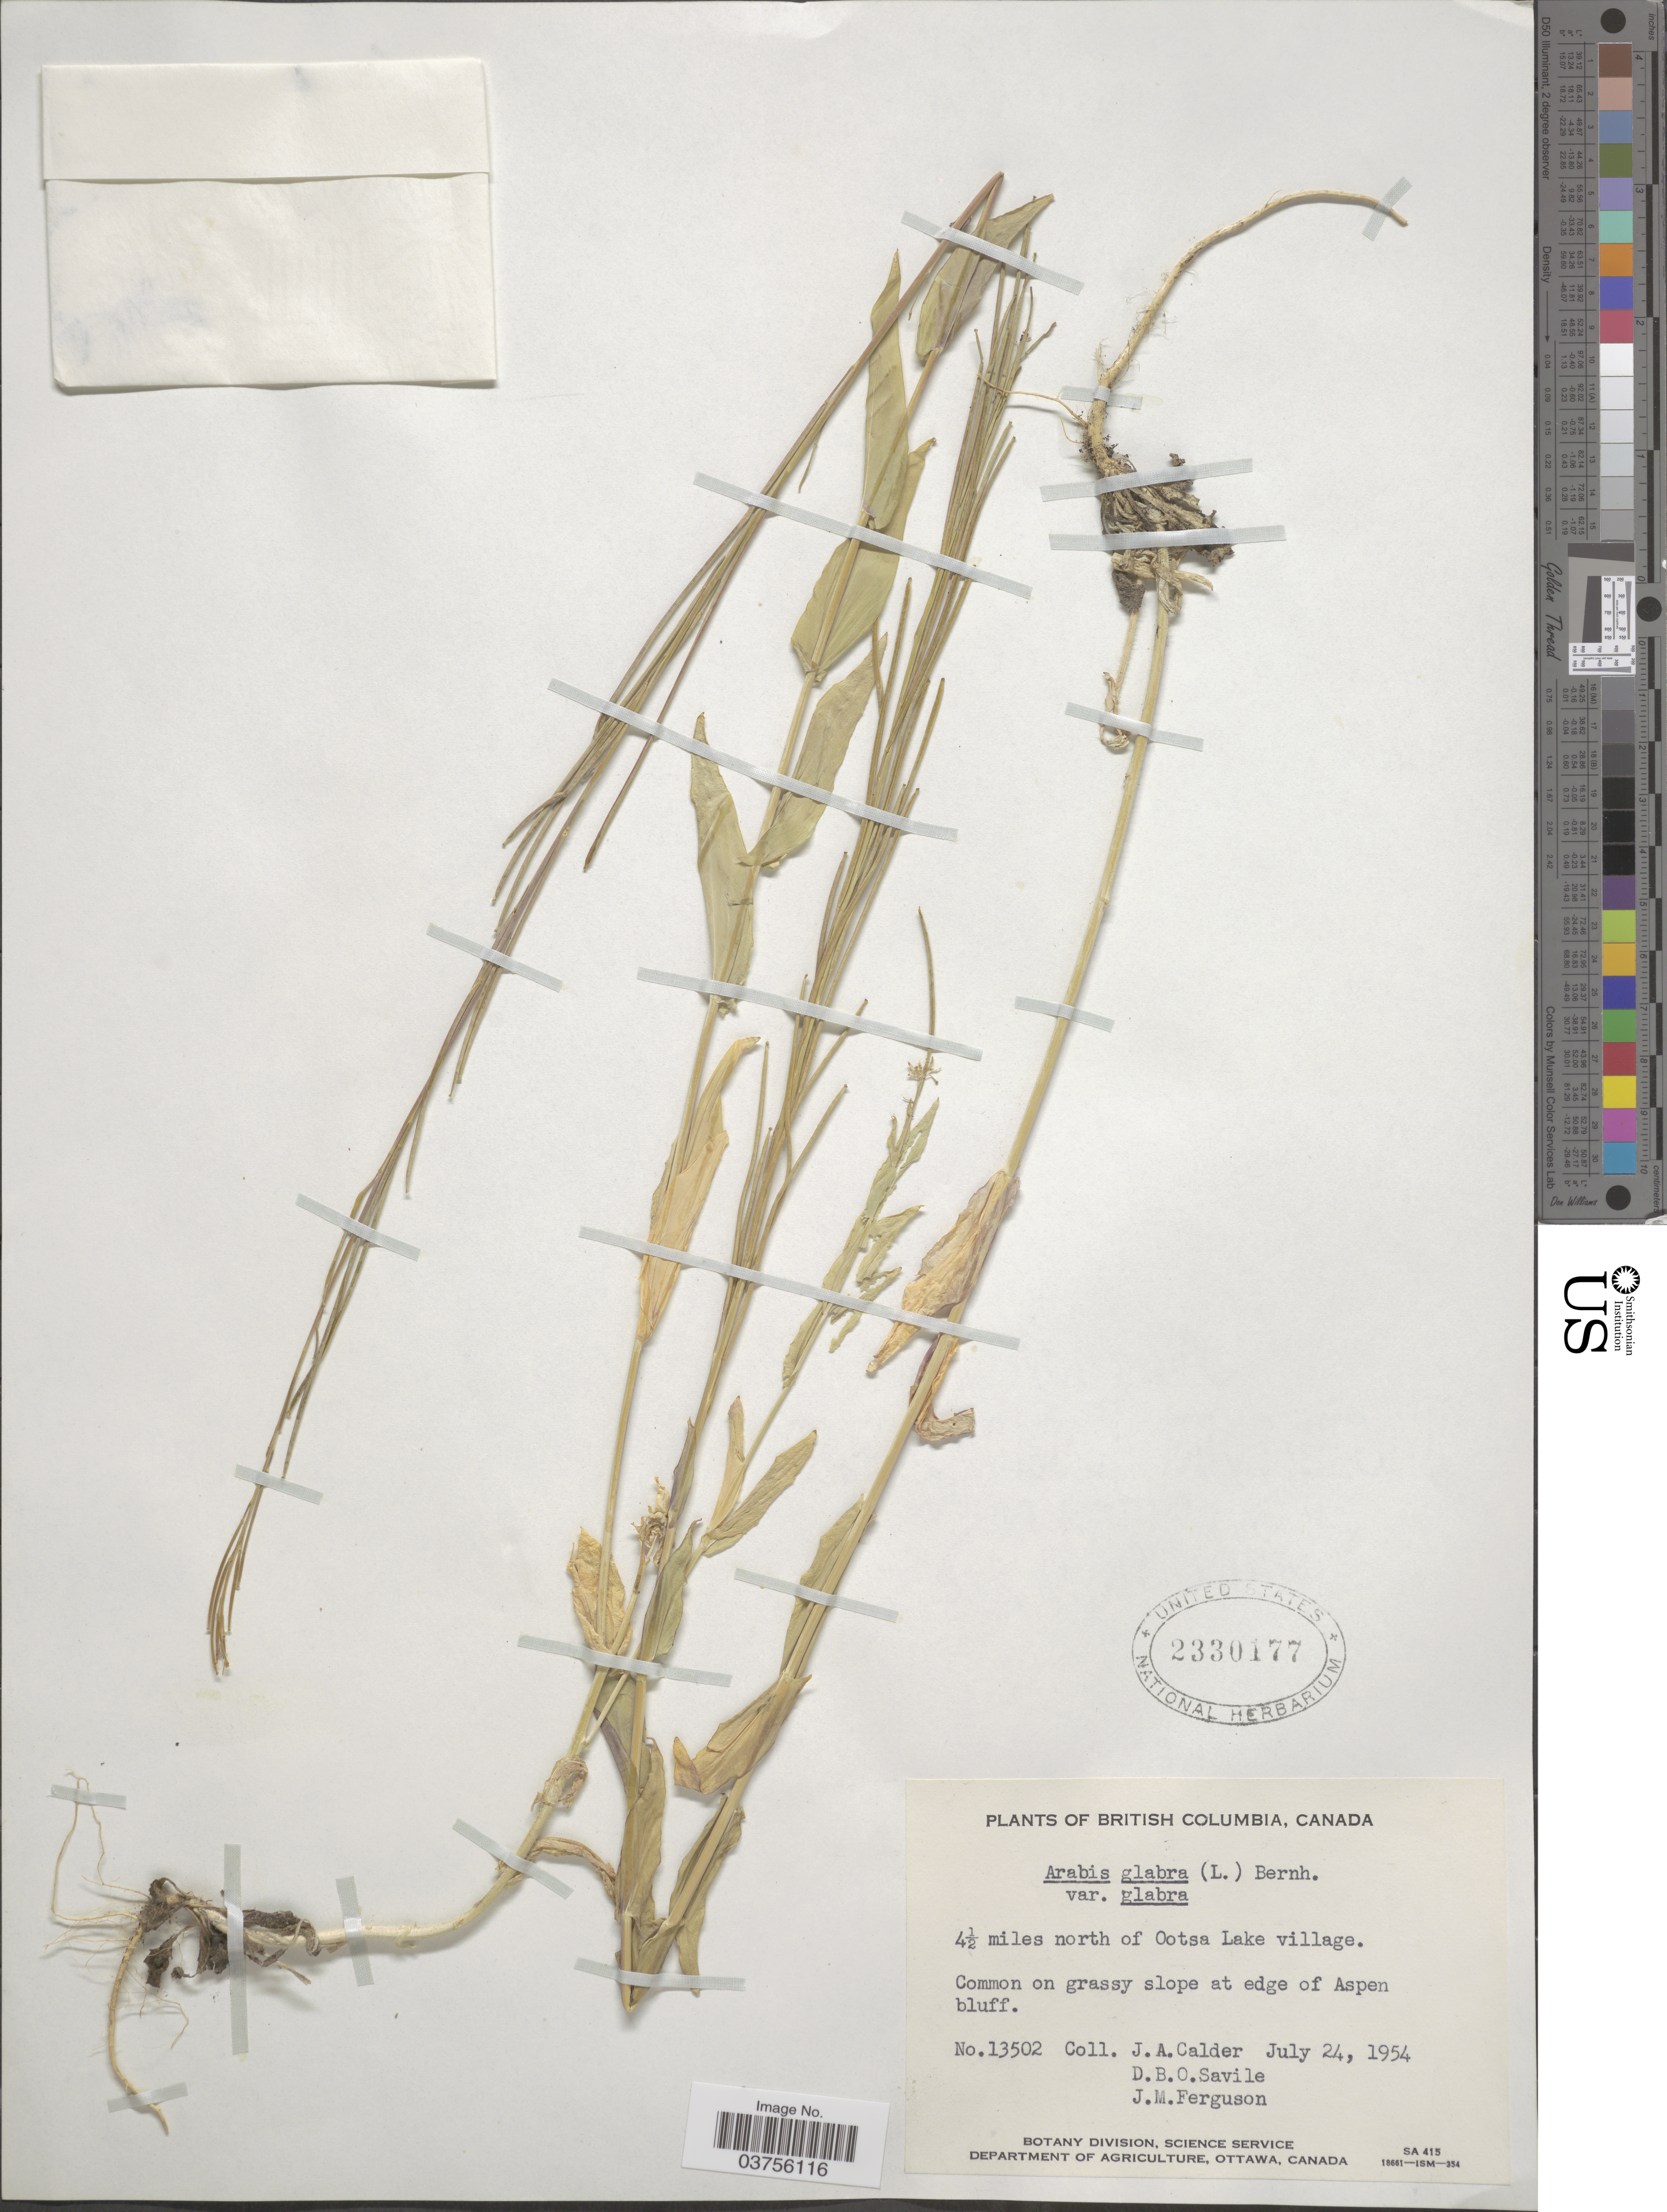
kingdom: Plantae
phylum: Tracheophyta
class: Magnoliopsida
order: Brassicales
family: Brassicaceae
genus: Turritis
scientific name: Turritis glabra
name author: L.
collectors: J. A. Calder, D. Savile & J. M. Ferguson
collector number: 13502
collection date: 1954-07-24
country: Canada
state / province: British Columbia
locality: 4½ miles north of Ootsa Lake village. Common in grassy slope at edge of Aspen bluff.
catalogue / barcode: US 2330177